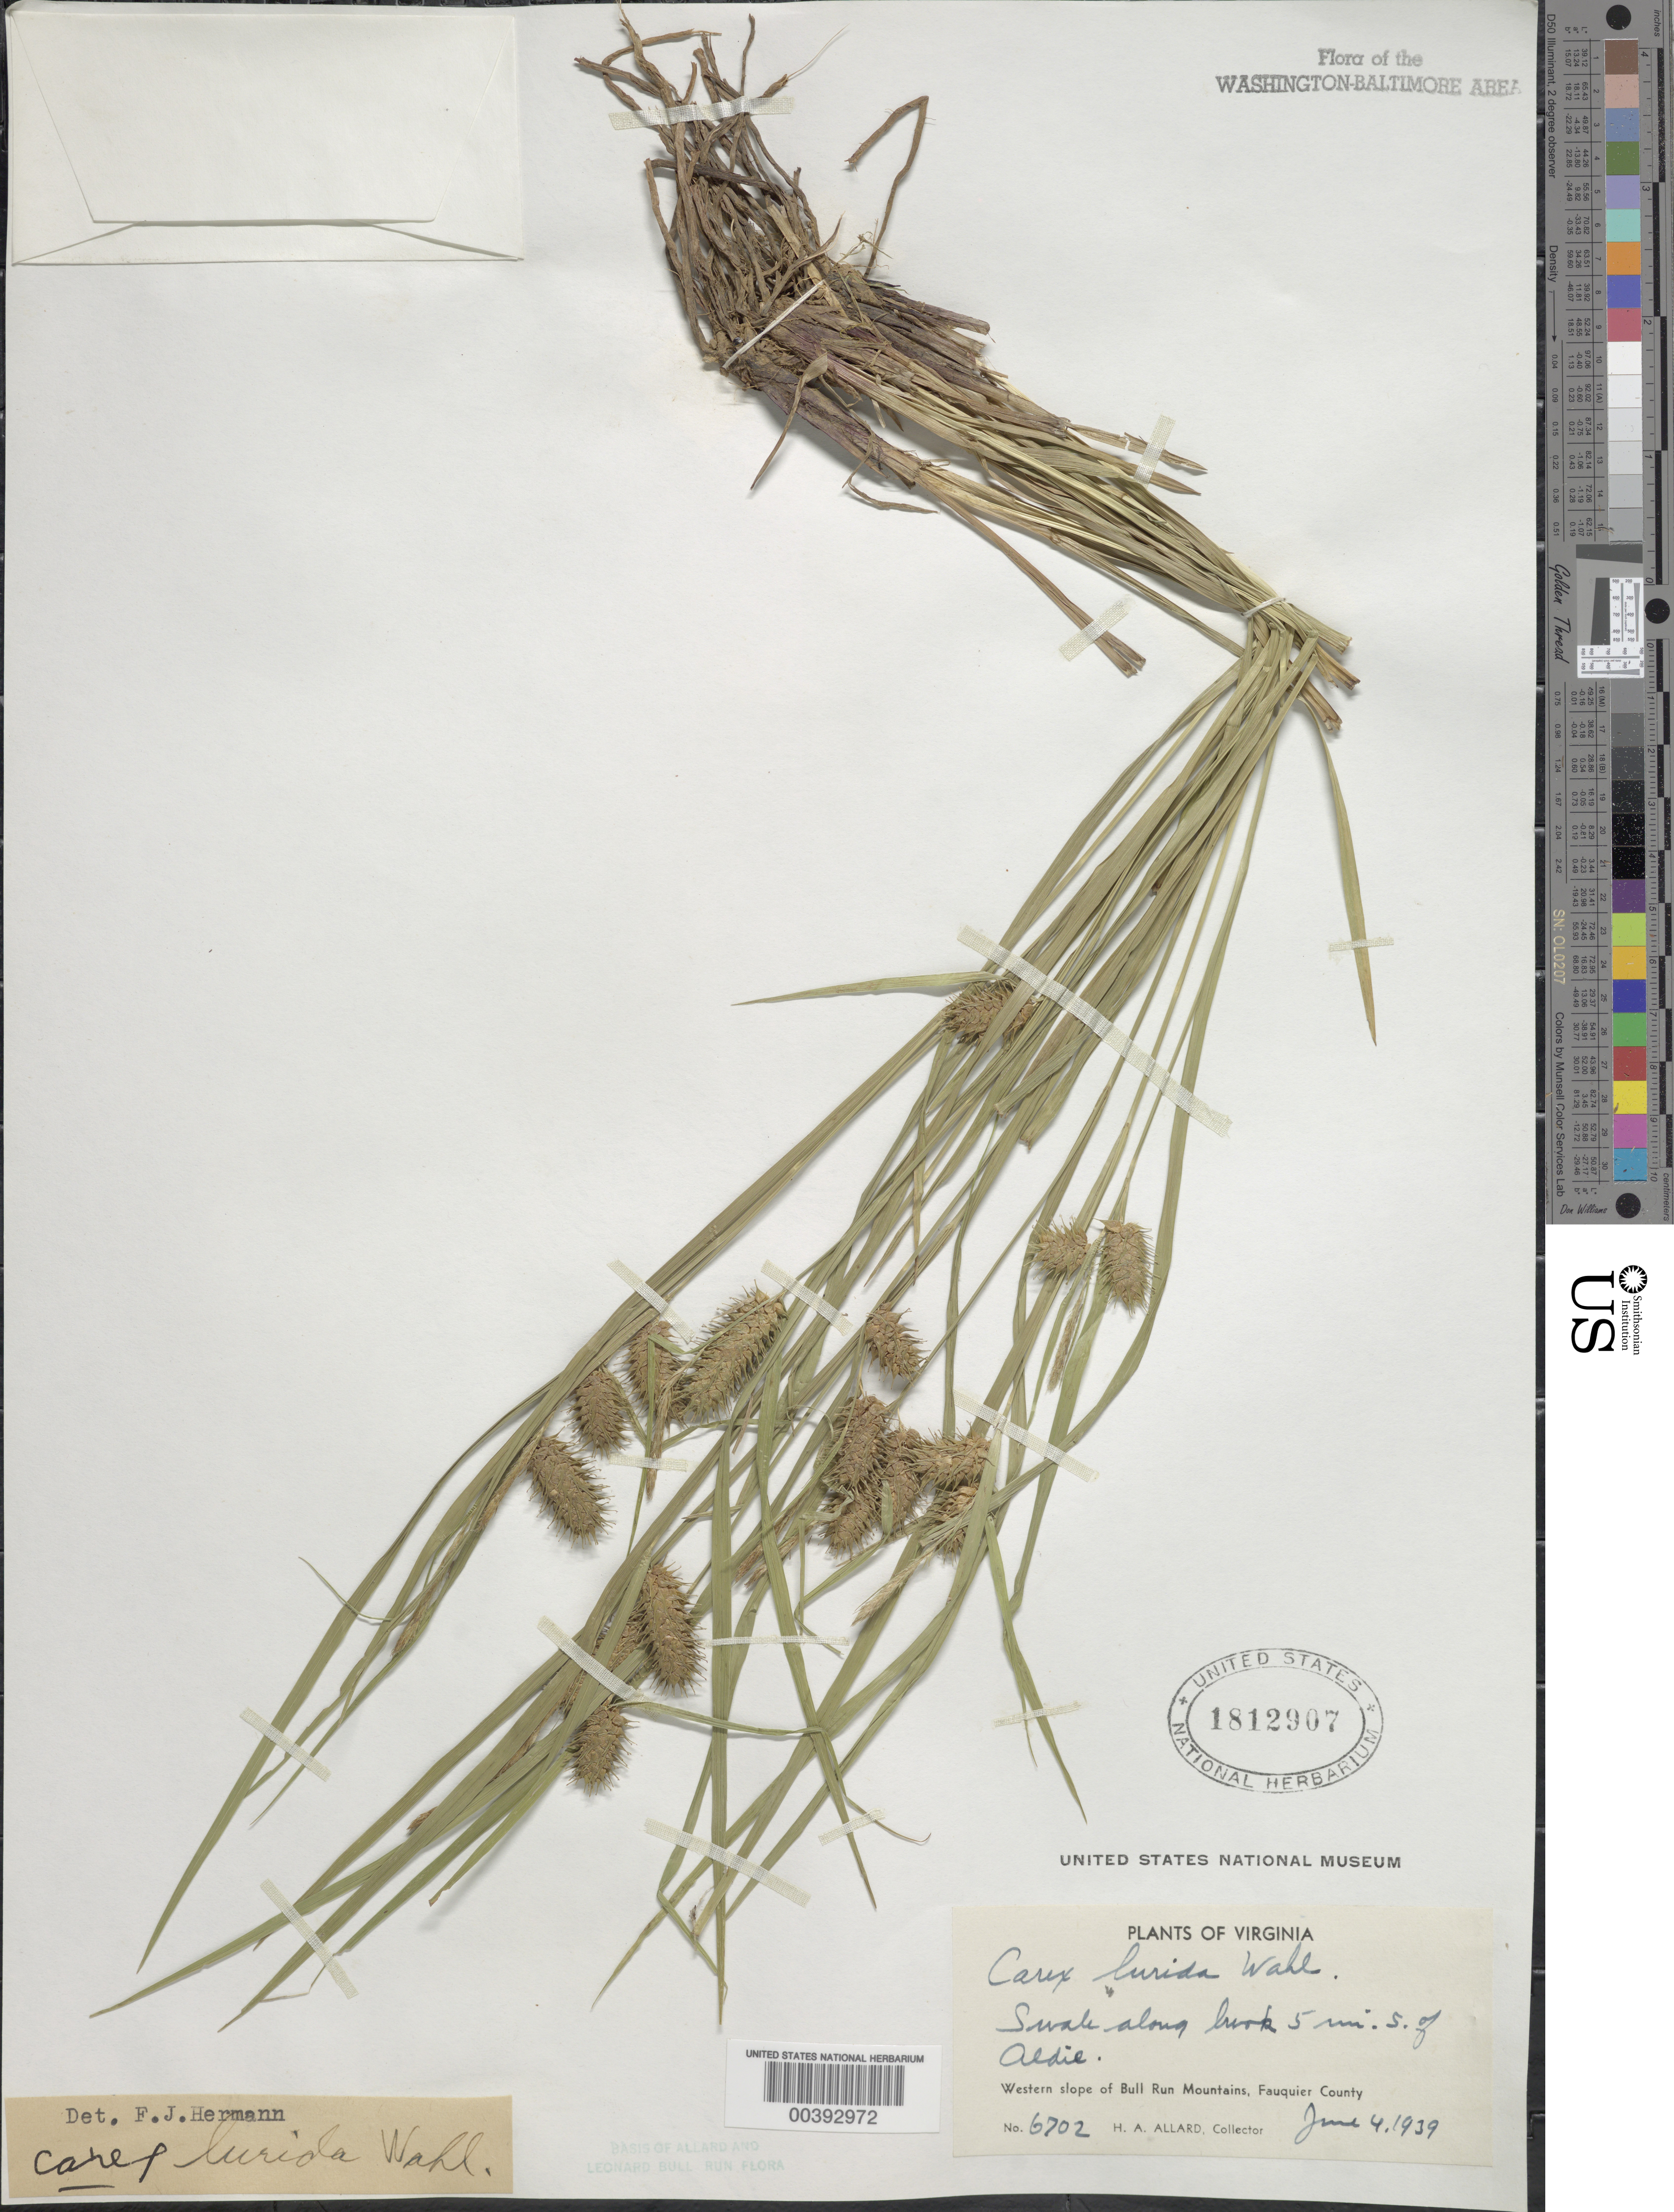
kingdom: Plantae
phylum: Tracheophyta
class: Liliopsida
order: Poales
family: Cyperaceae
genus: Carex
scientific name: Carex lurida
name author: Wahlenb.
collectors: H. A. Allard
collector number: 6702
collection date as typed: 04 Jun 1939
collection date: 1939-06-04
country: United States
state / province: Virginia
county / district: Fauquier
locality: South of Aldie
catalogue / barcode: US 1812907